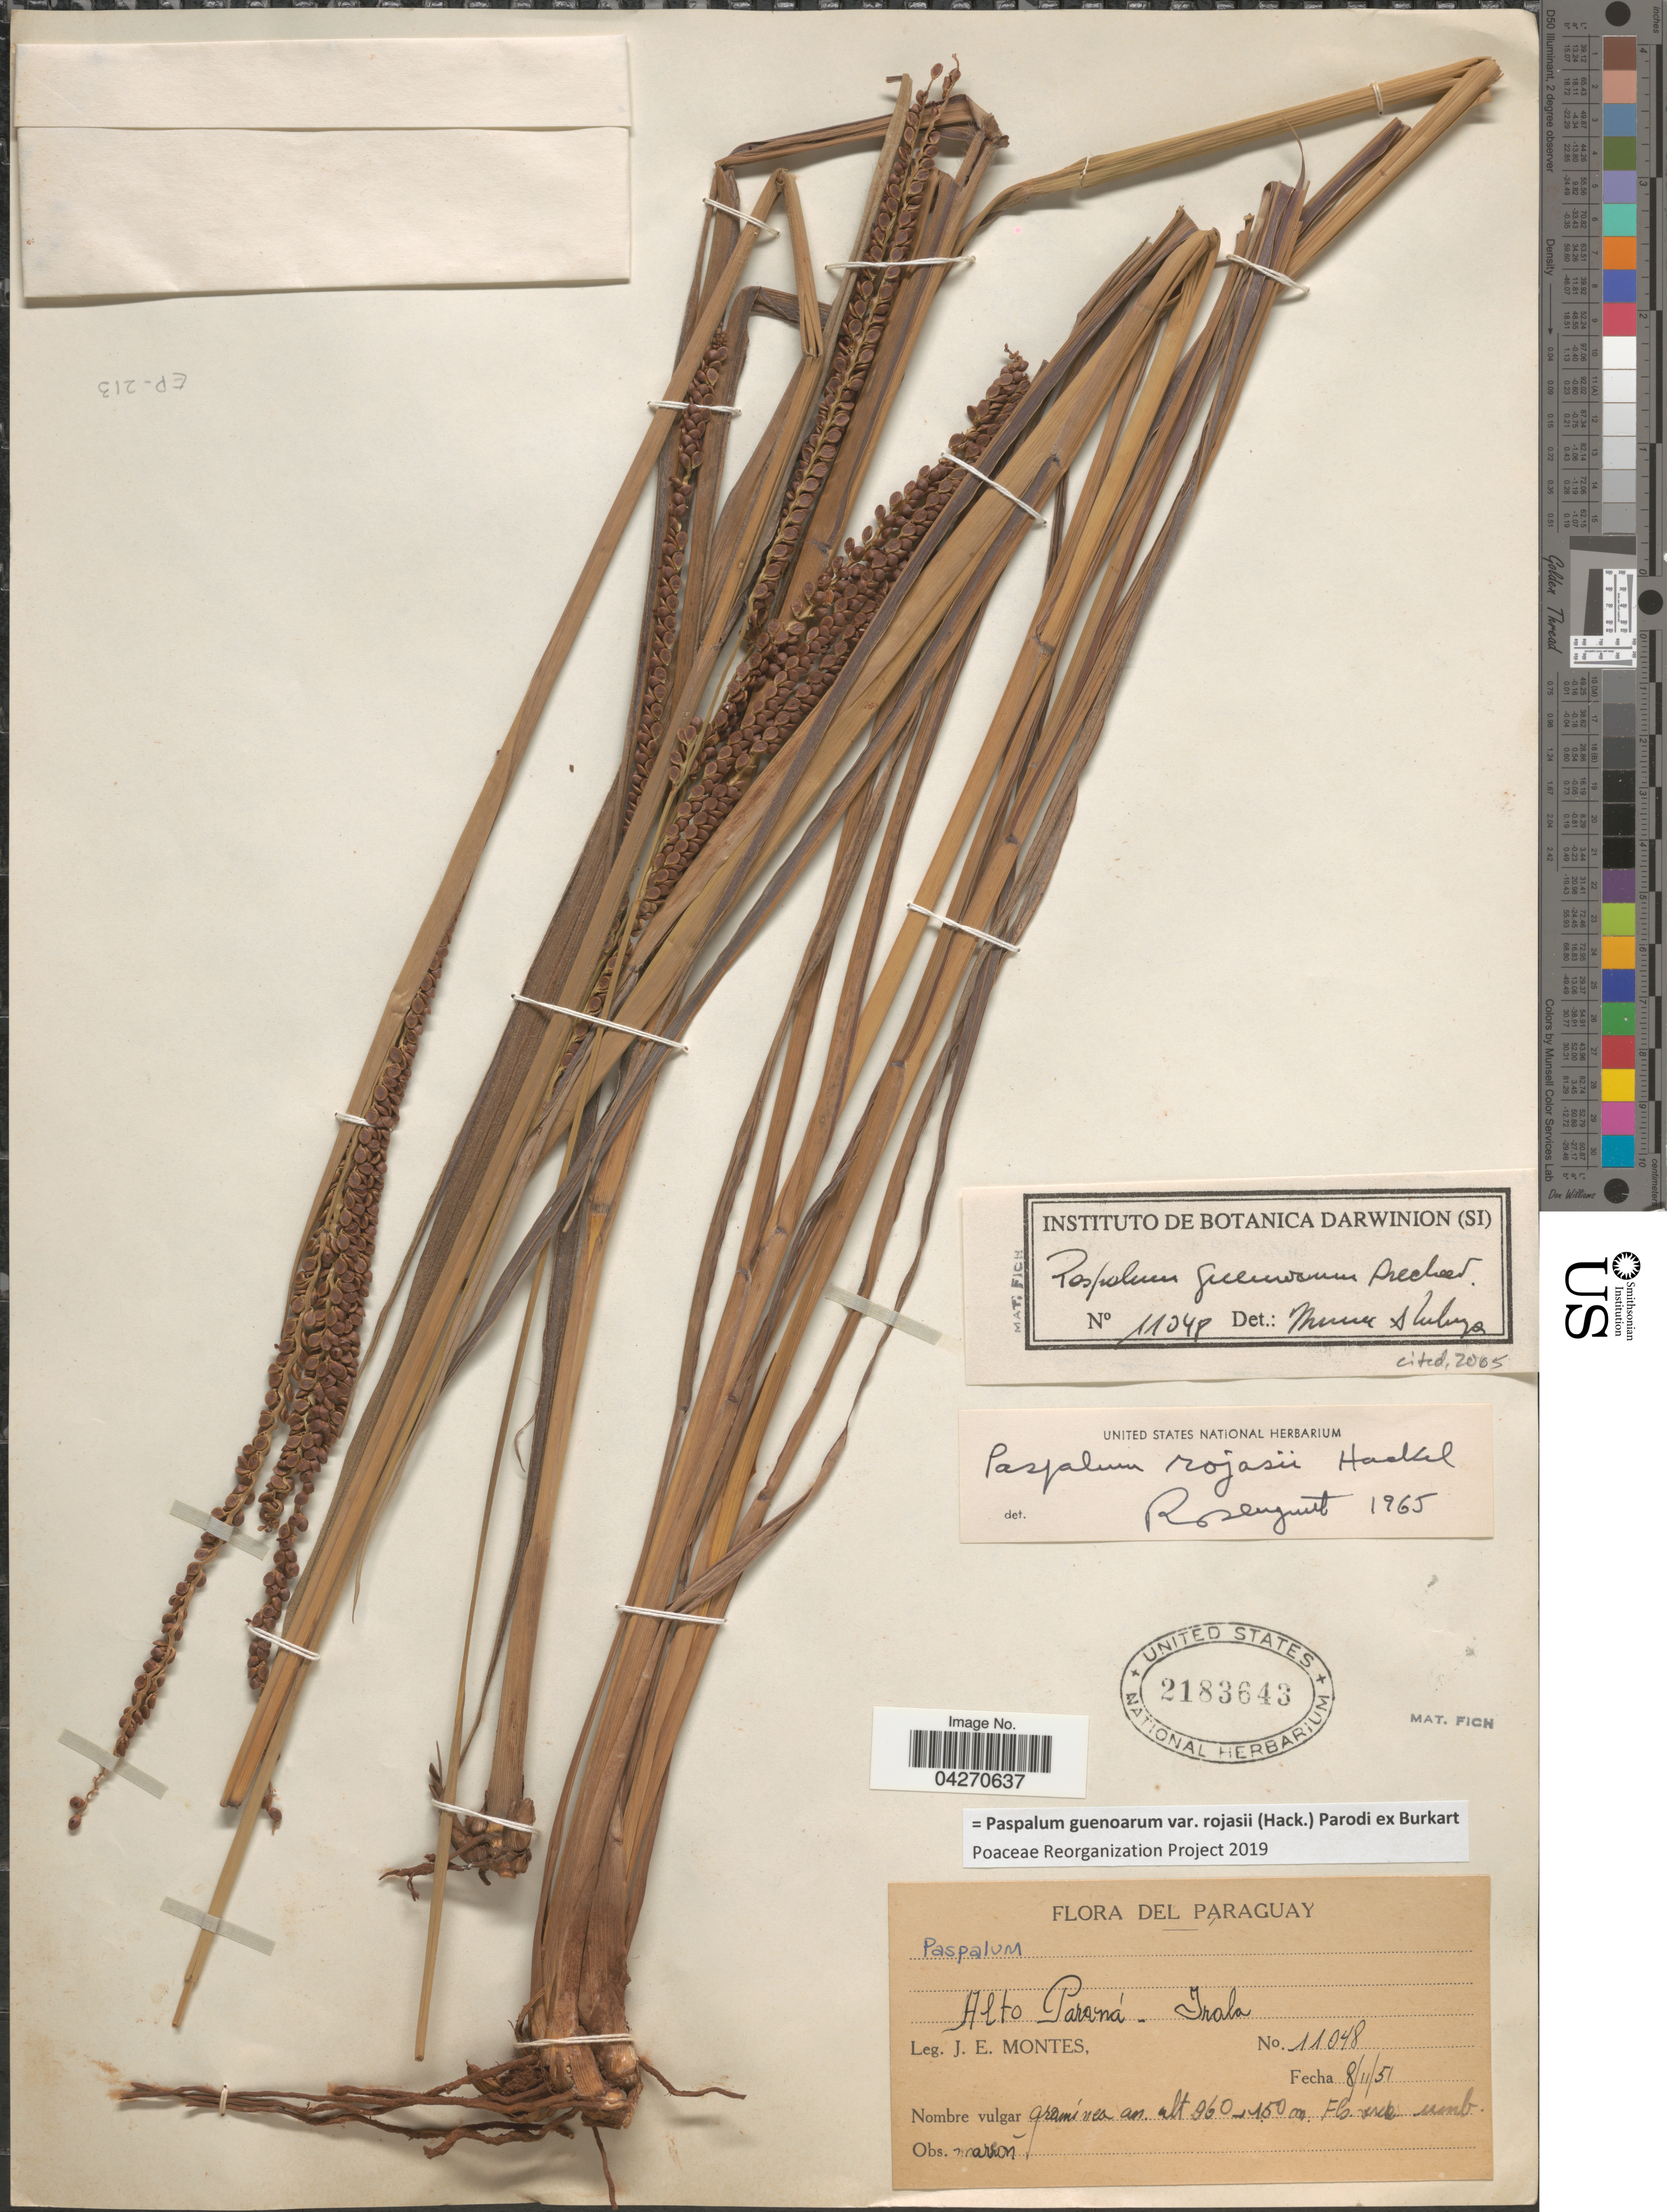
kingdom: Plantae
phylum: Tracheophyta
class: Liliopsida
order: Poales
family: Poaceae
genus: Paspalum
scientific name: Paspalum guenoarum var. rojasii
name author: (Hack.) Parodi ex Burkart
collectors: J. E. Montes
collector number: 11048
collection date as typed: Transcribed d/m/y: 8/11/51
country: Paraguay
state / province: Alto Parana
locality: Irala.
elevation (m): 60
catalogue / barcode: US 2183643